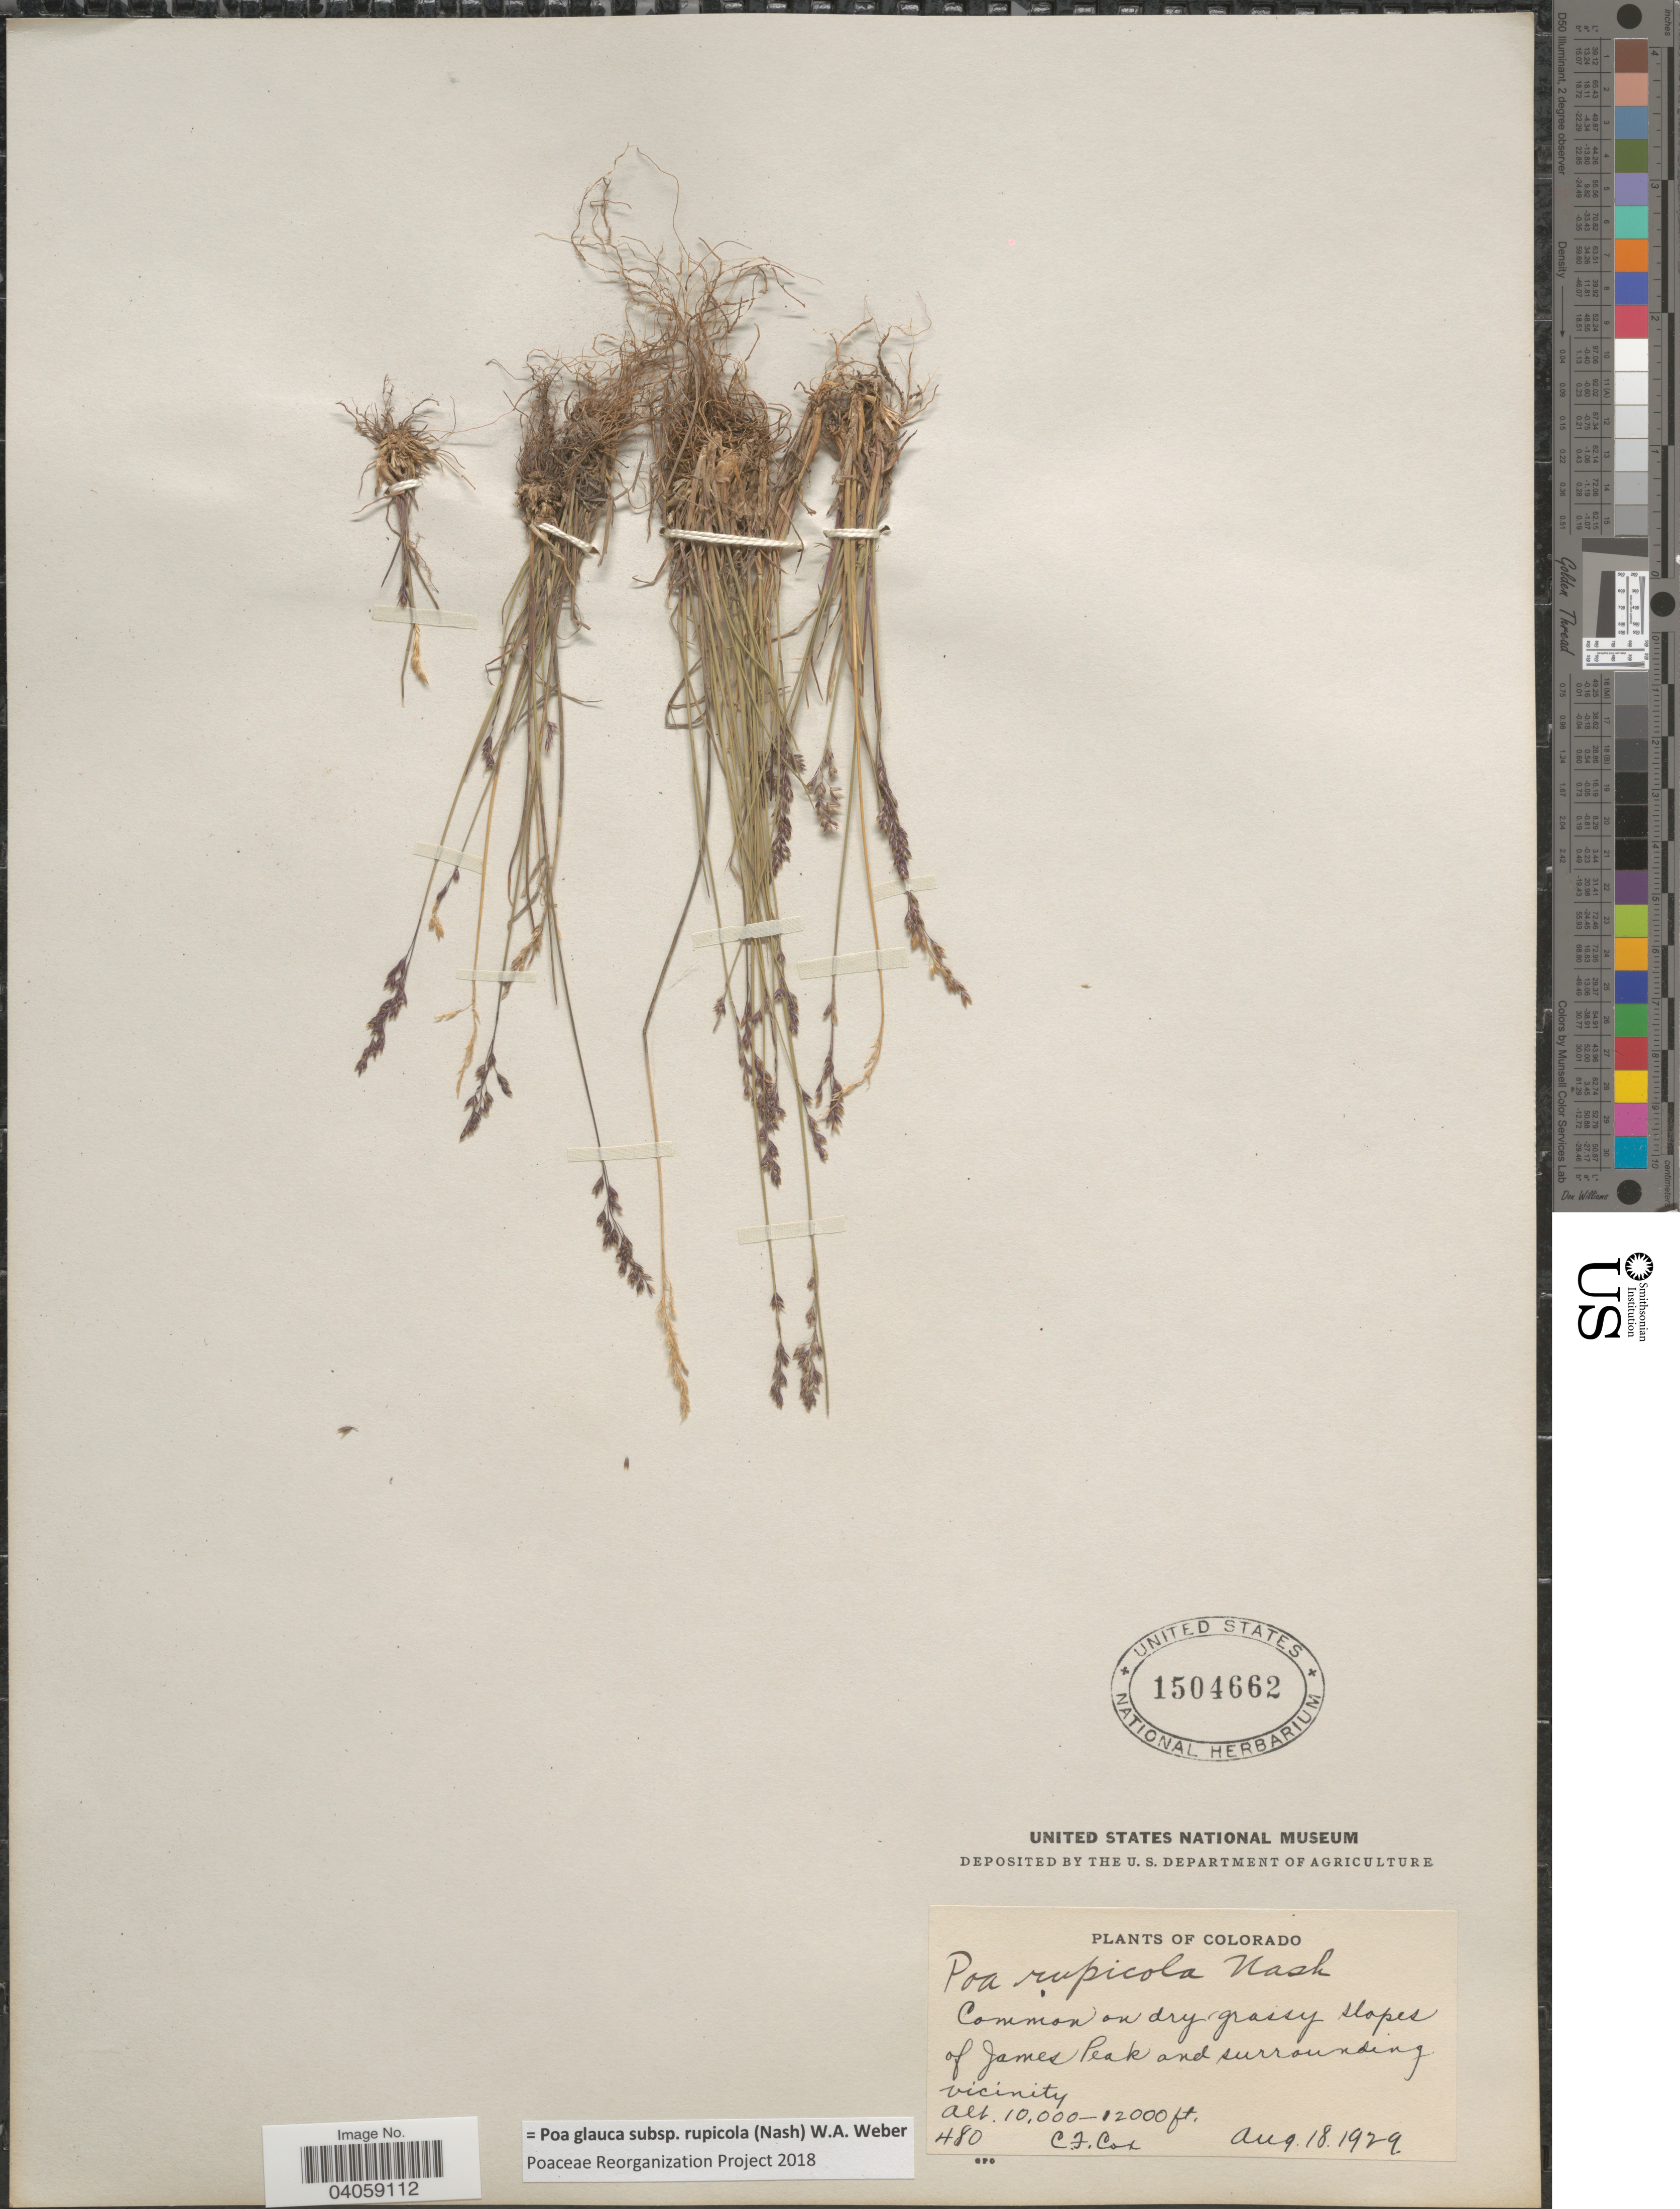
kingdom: Plantae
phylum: Tracheophyta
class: Liliopsida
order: Poales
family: Poaceae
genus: Poa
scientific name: Poa glauca subsp. rupicola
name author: (Nash) W.A. Weber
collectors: C. Cox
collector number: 480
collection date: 1929-08-18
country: United States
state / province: Colorado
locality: On dry grassy slopes of James Peak and surrounding vicinity.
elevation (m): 3048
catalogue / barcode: US 1504662